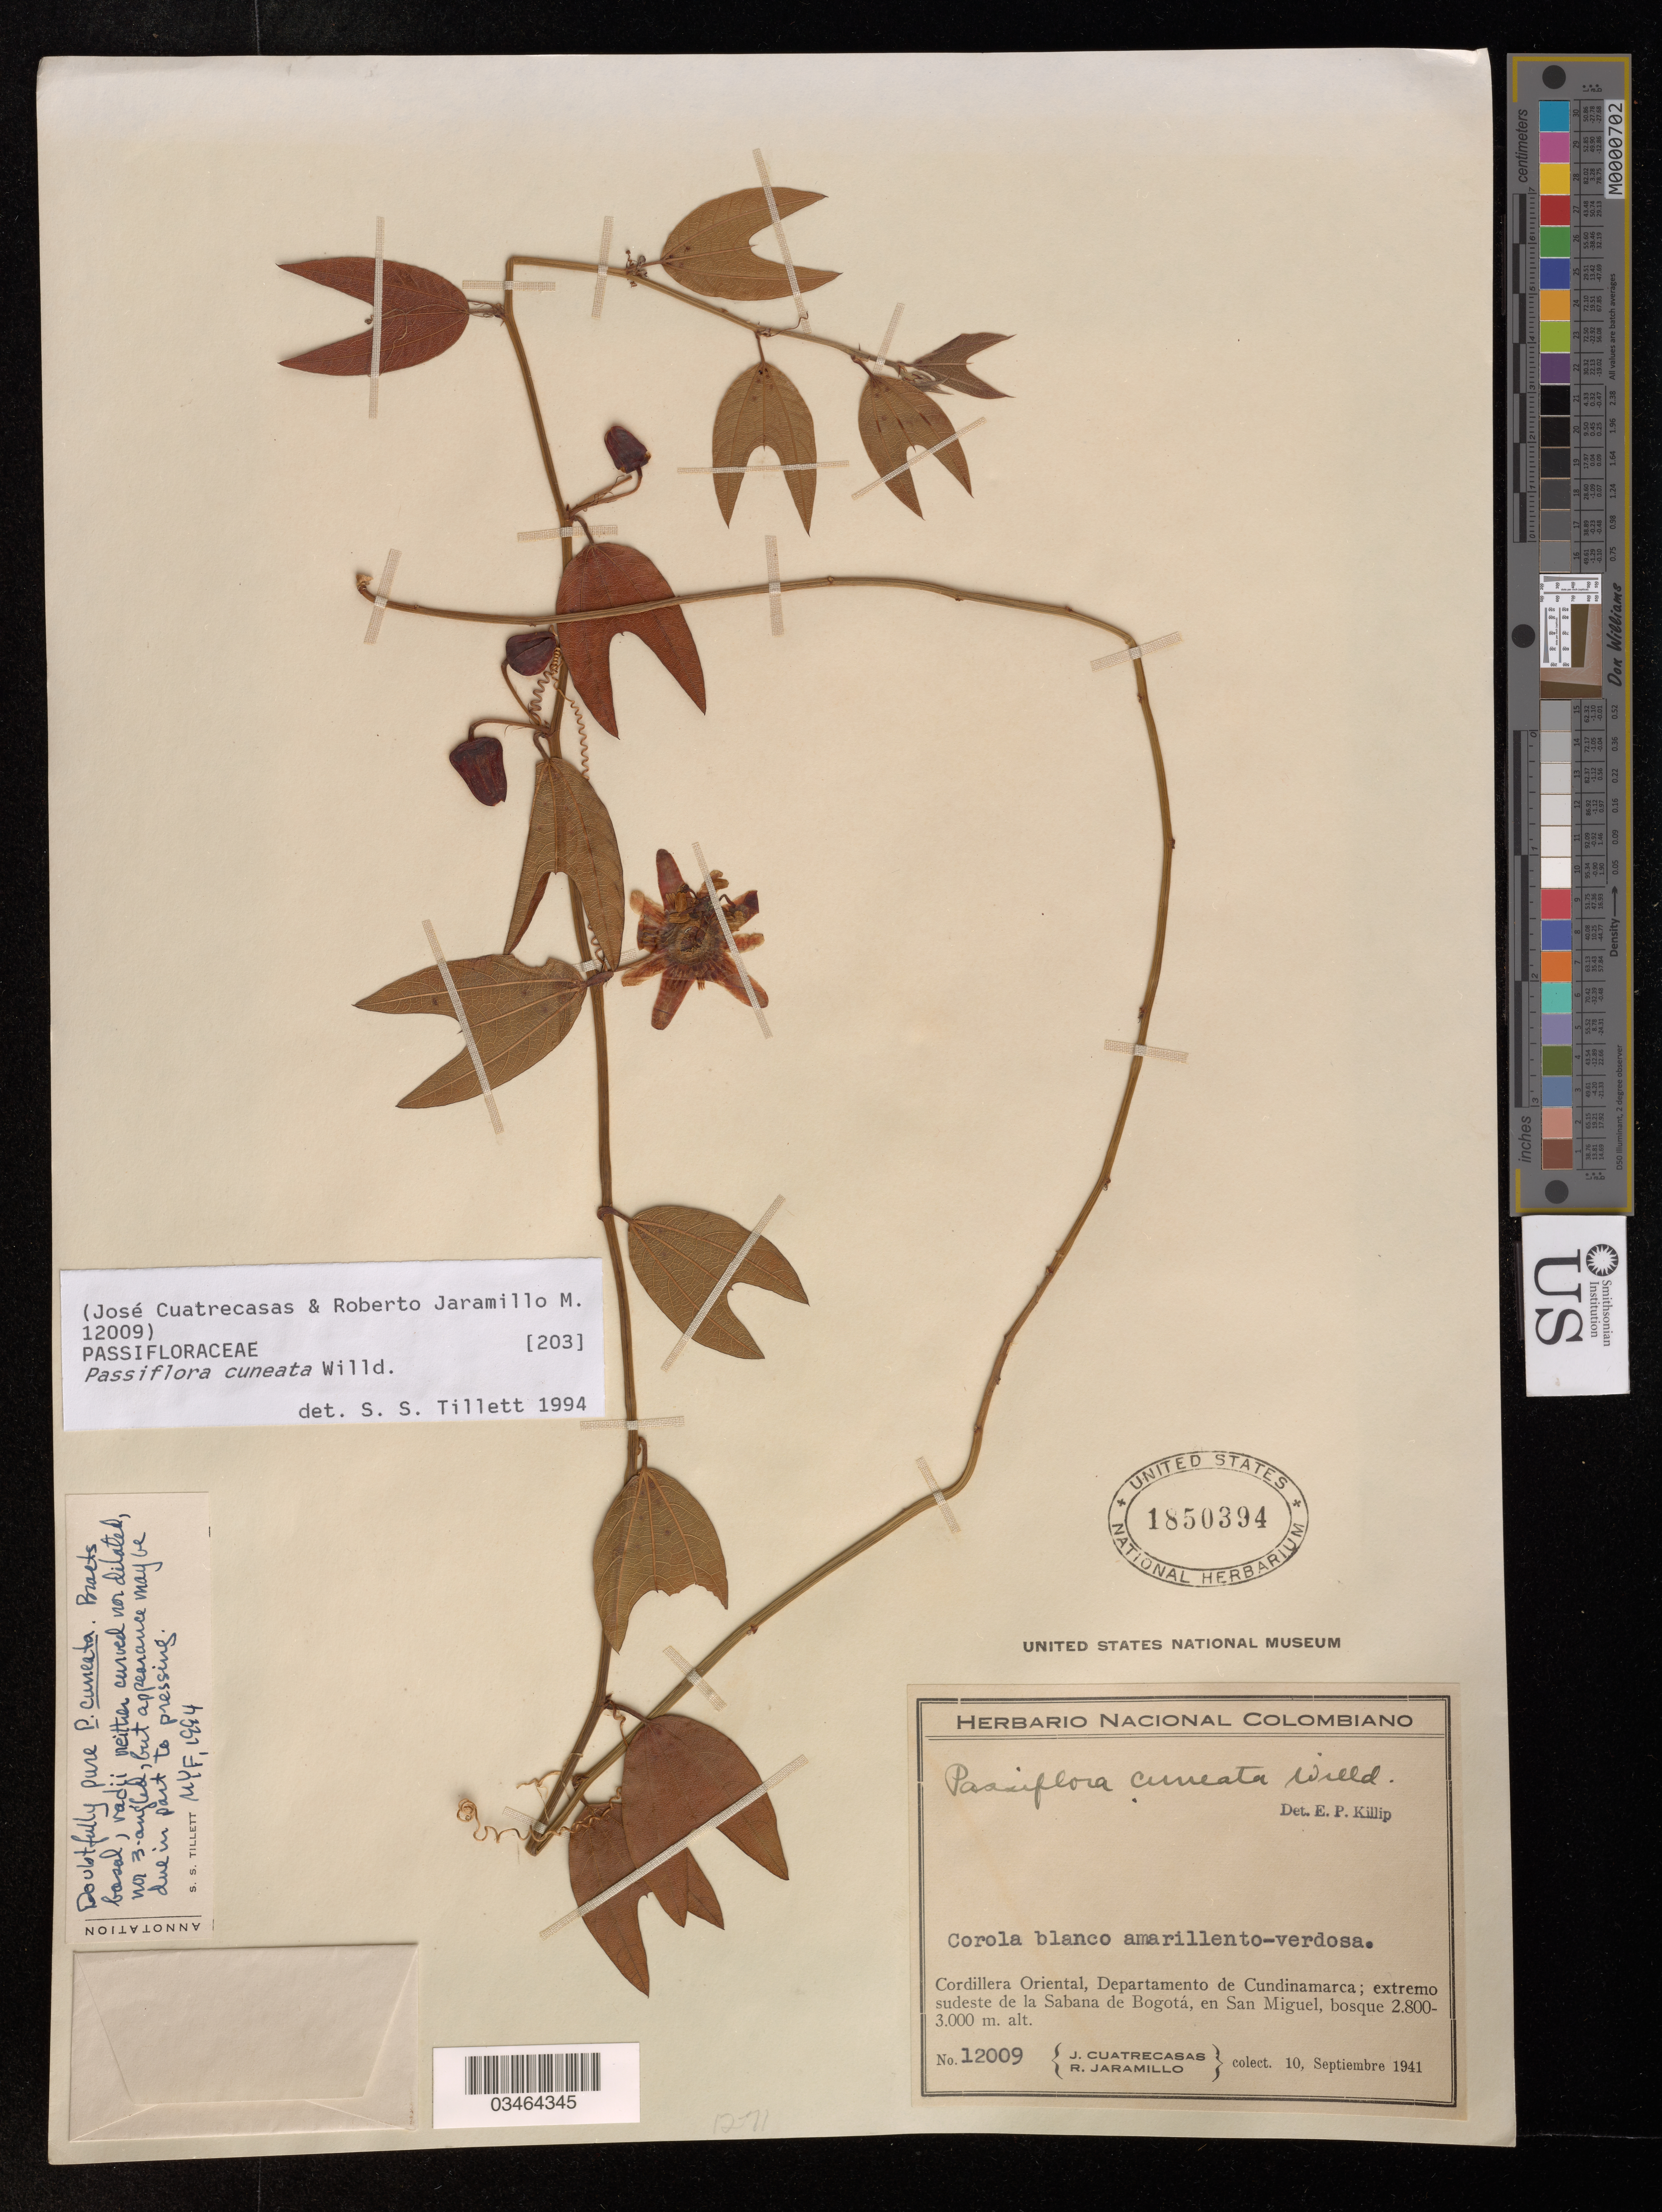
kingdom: Plantae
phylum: Tracheophyta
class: Magnoliopsida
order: Malpighiales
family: Passifloraceae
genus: Passiflora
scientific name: Passiflora cuneata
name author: Willd.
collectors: J. Cuatrecasas & R. Jaramillo M.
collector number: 12009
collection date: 1941-09-10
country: Colombia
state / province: Cundinamarca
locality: Cordillera Oriental; extremo sudeste de la Sabana de Bogotá, en San Miguel.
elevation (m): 2.8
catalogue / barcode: US 1850394